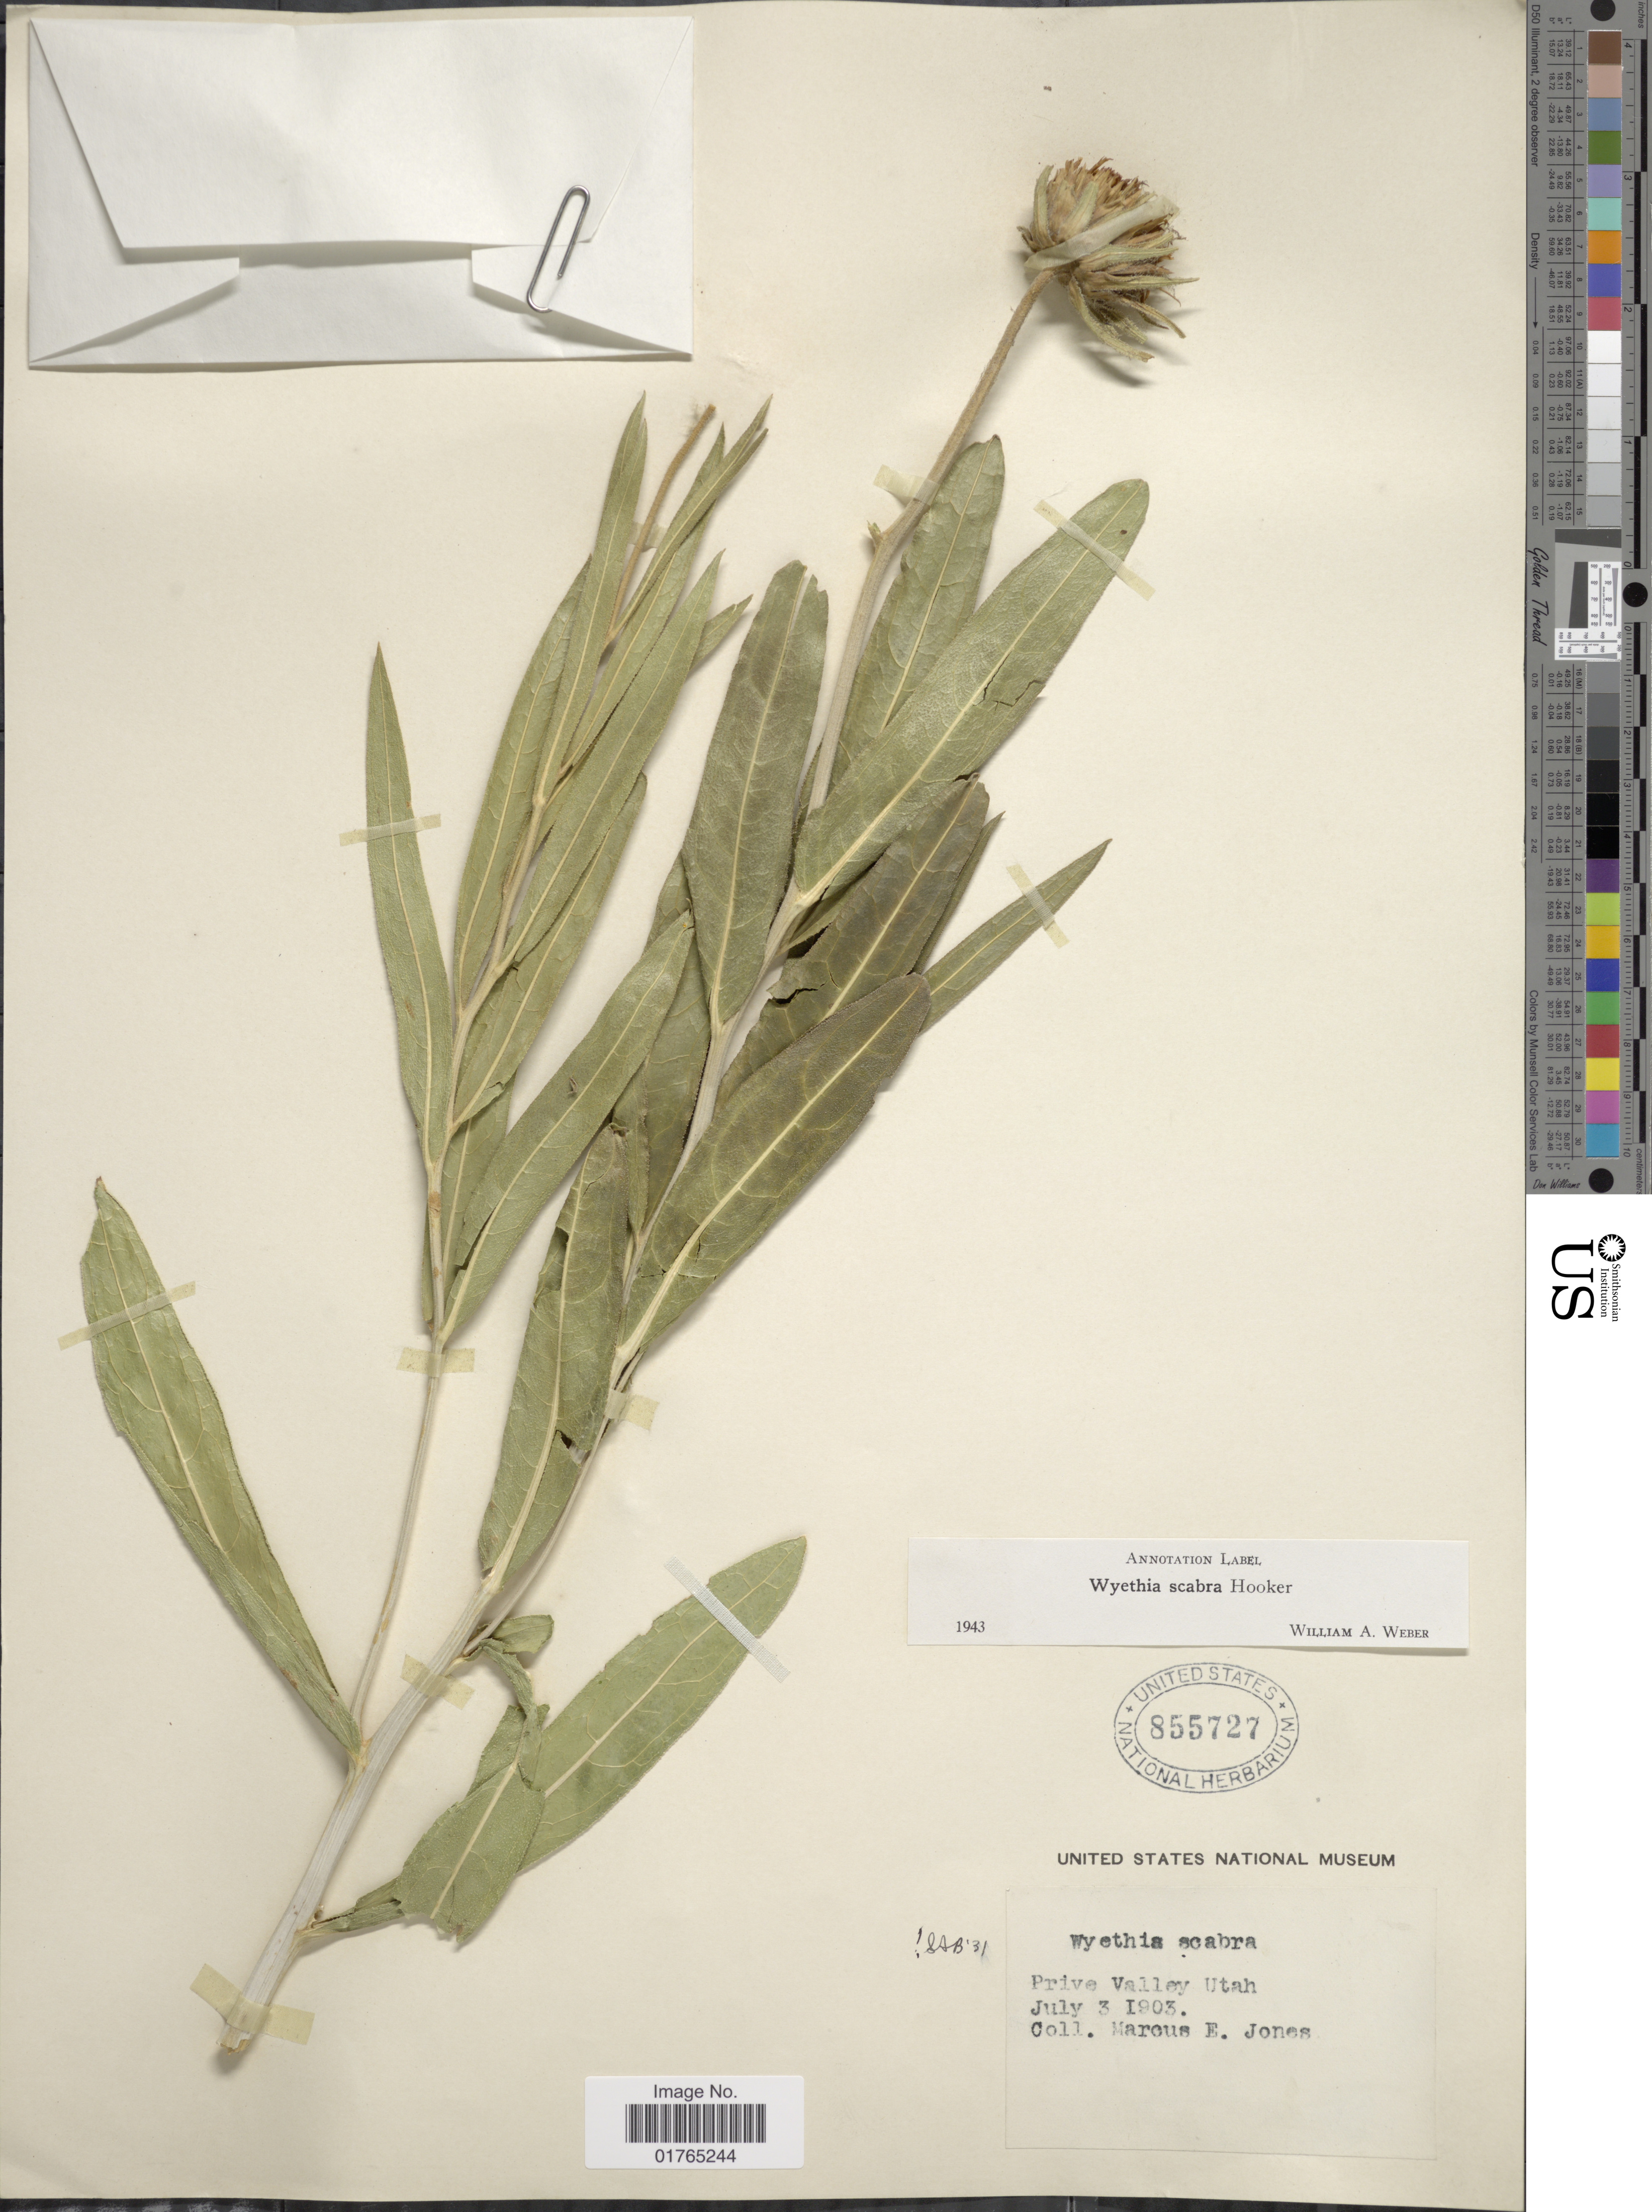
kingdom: Plantae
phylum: Tracheophyta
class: Magnoliopsida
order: Asterales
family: Asteraceae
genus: Wyethia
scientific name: Wyethia scabra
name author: Hook.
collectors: M. E. Jones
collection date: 1903-07-03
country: United States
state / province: Utah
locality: Prive Valley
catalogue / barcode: US 855727